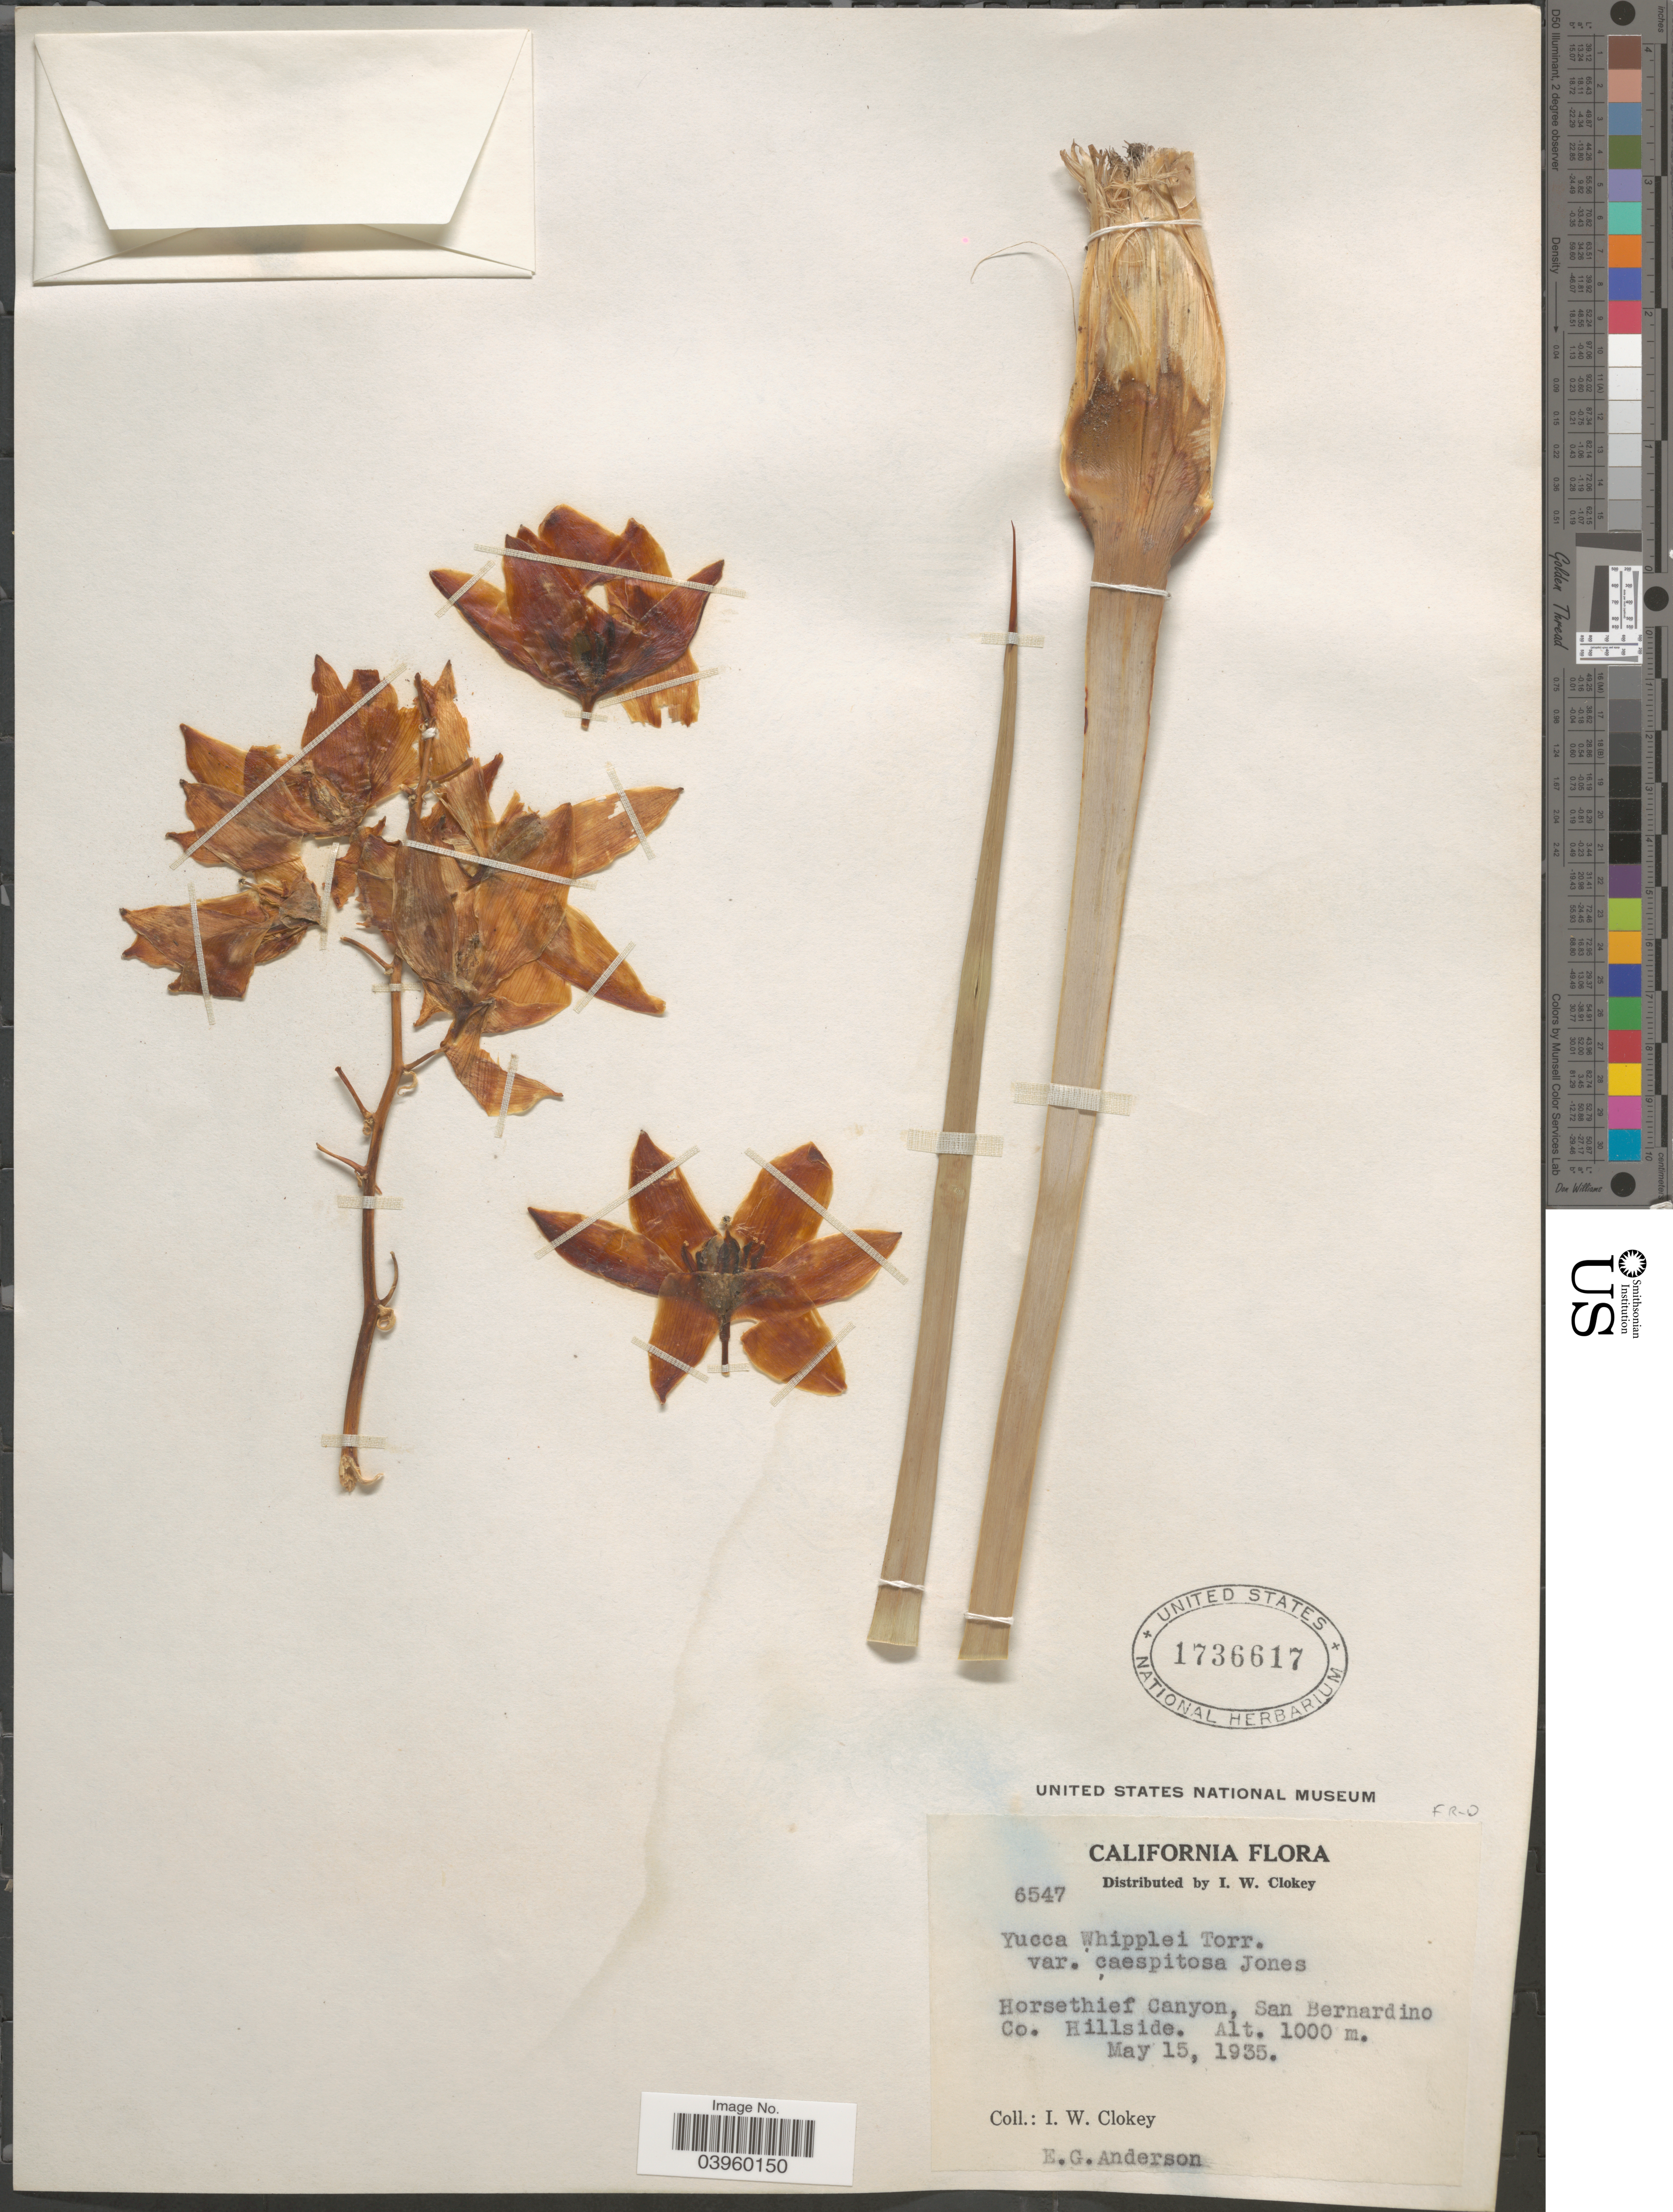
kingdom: Plantae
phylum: Tracheophyta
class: Liliopsida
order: Asparagales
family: Asparagaceae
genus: Yucca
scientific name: Yucca whipplei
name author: Torr.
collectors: I. W. Clokey & E. G. Anderson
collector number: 6547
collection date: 1935-05-15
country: United States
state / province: California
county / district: San Bernardino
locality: Horsethief Canyon, San Bernardino Co. Hillside.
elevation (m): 1000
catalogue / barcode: US 1736617